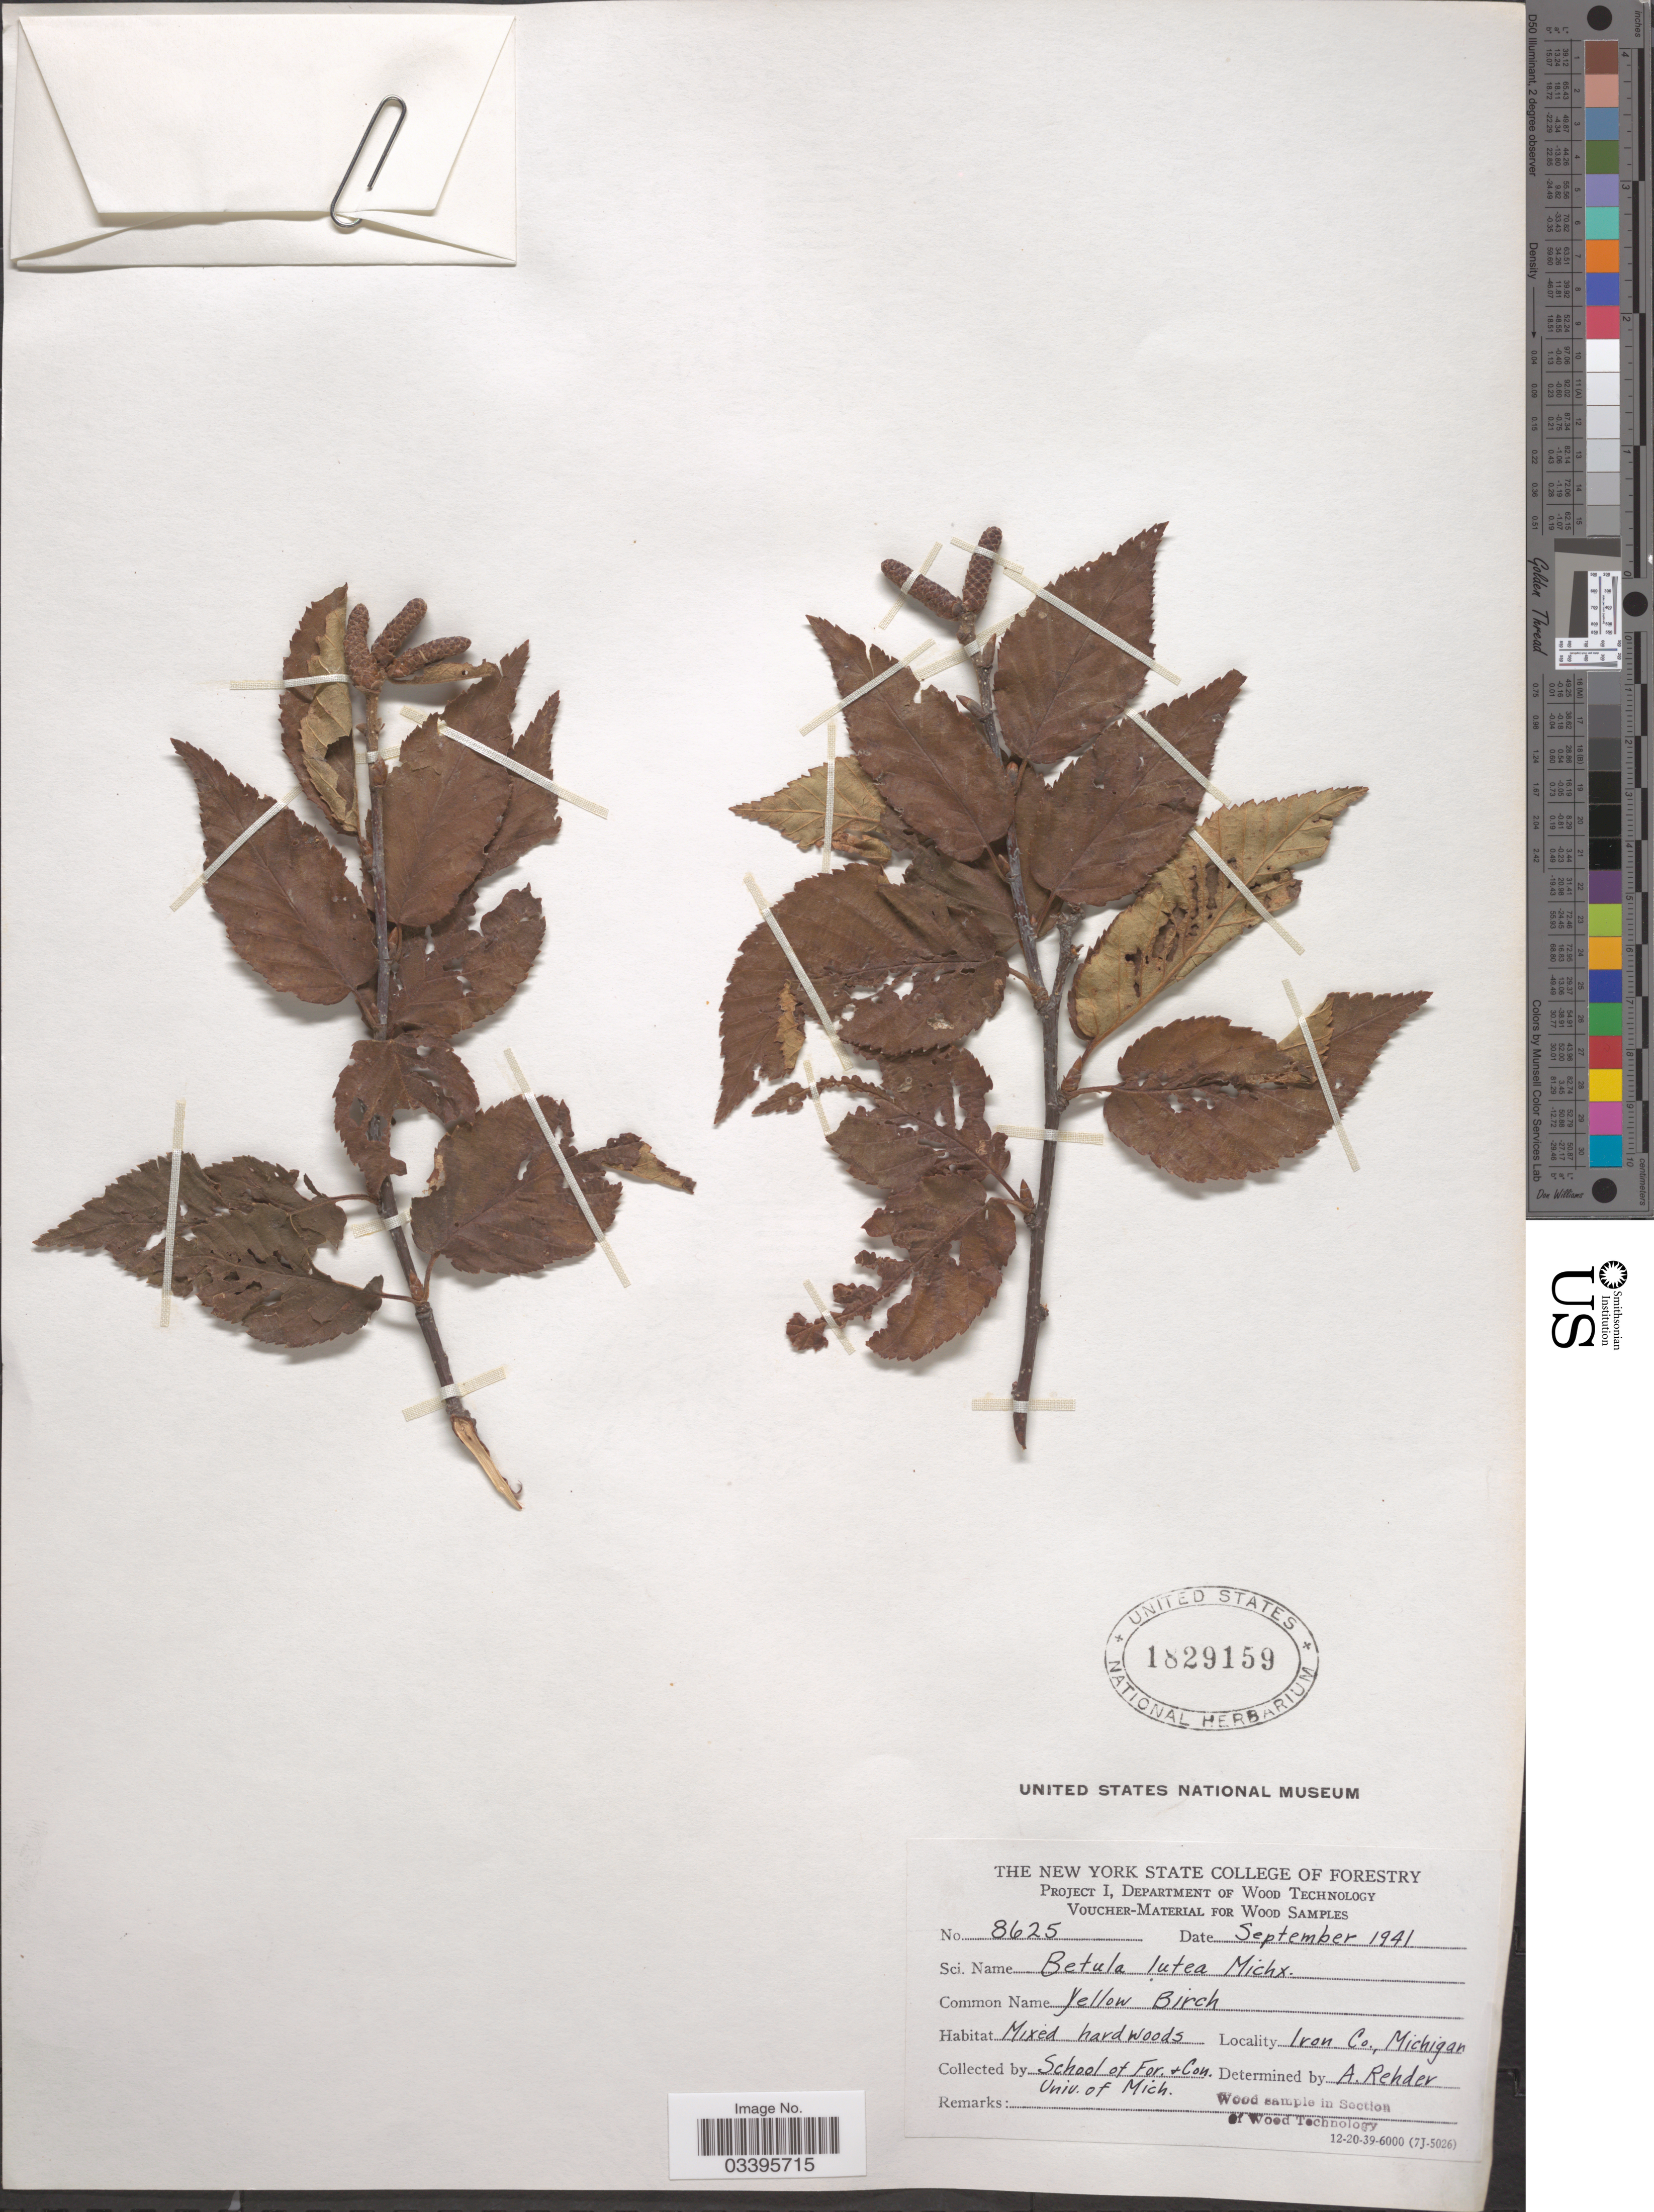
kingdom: Plantae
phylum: Tracheophyta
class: Magnoliopsida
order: Fagales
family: Betulaceae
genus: Betula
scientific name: Betula lutea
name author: F. Michx.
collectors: School of For. + Con. Univ. of Mich.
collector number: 8625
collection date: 1941-09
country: United States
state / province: Michigan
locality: Iron Co.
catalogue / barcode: US 1829159